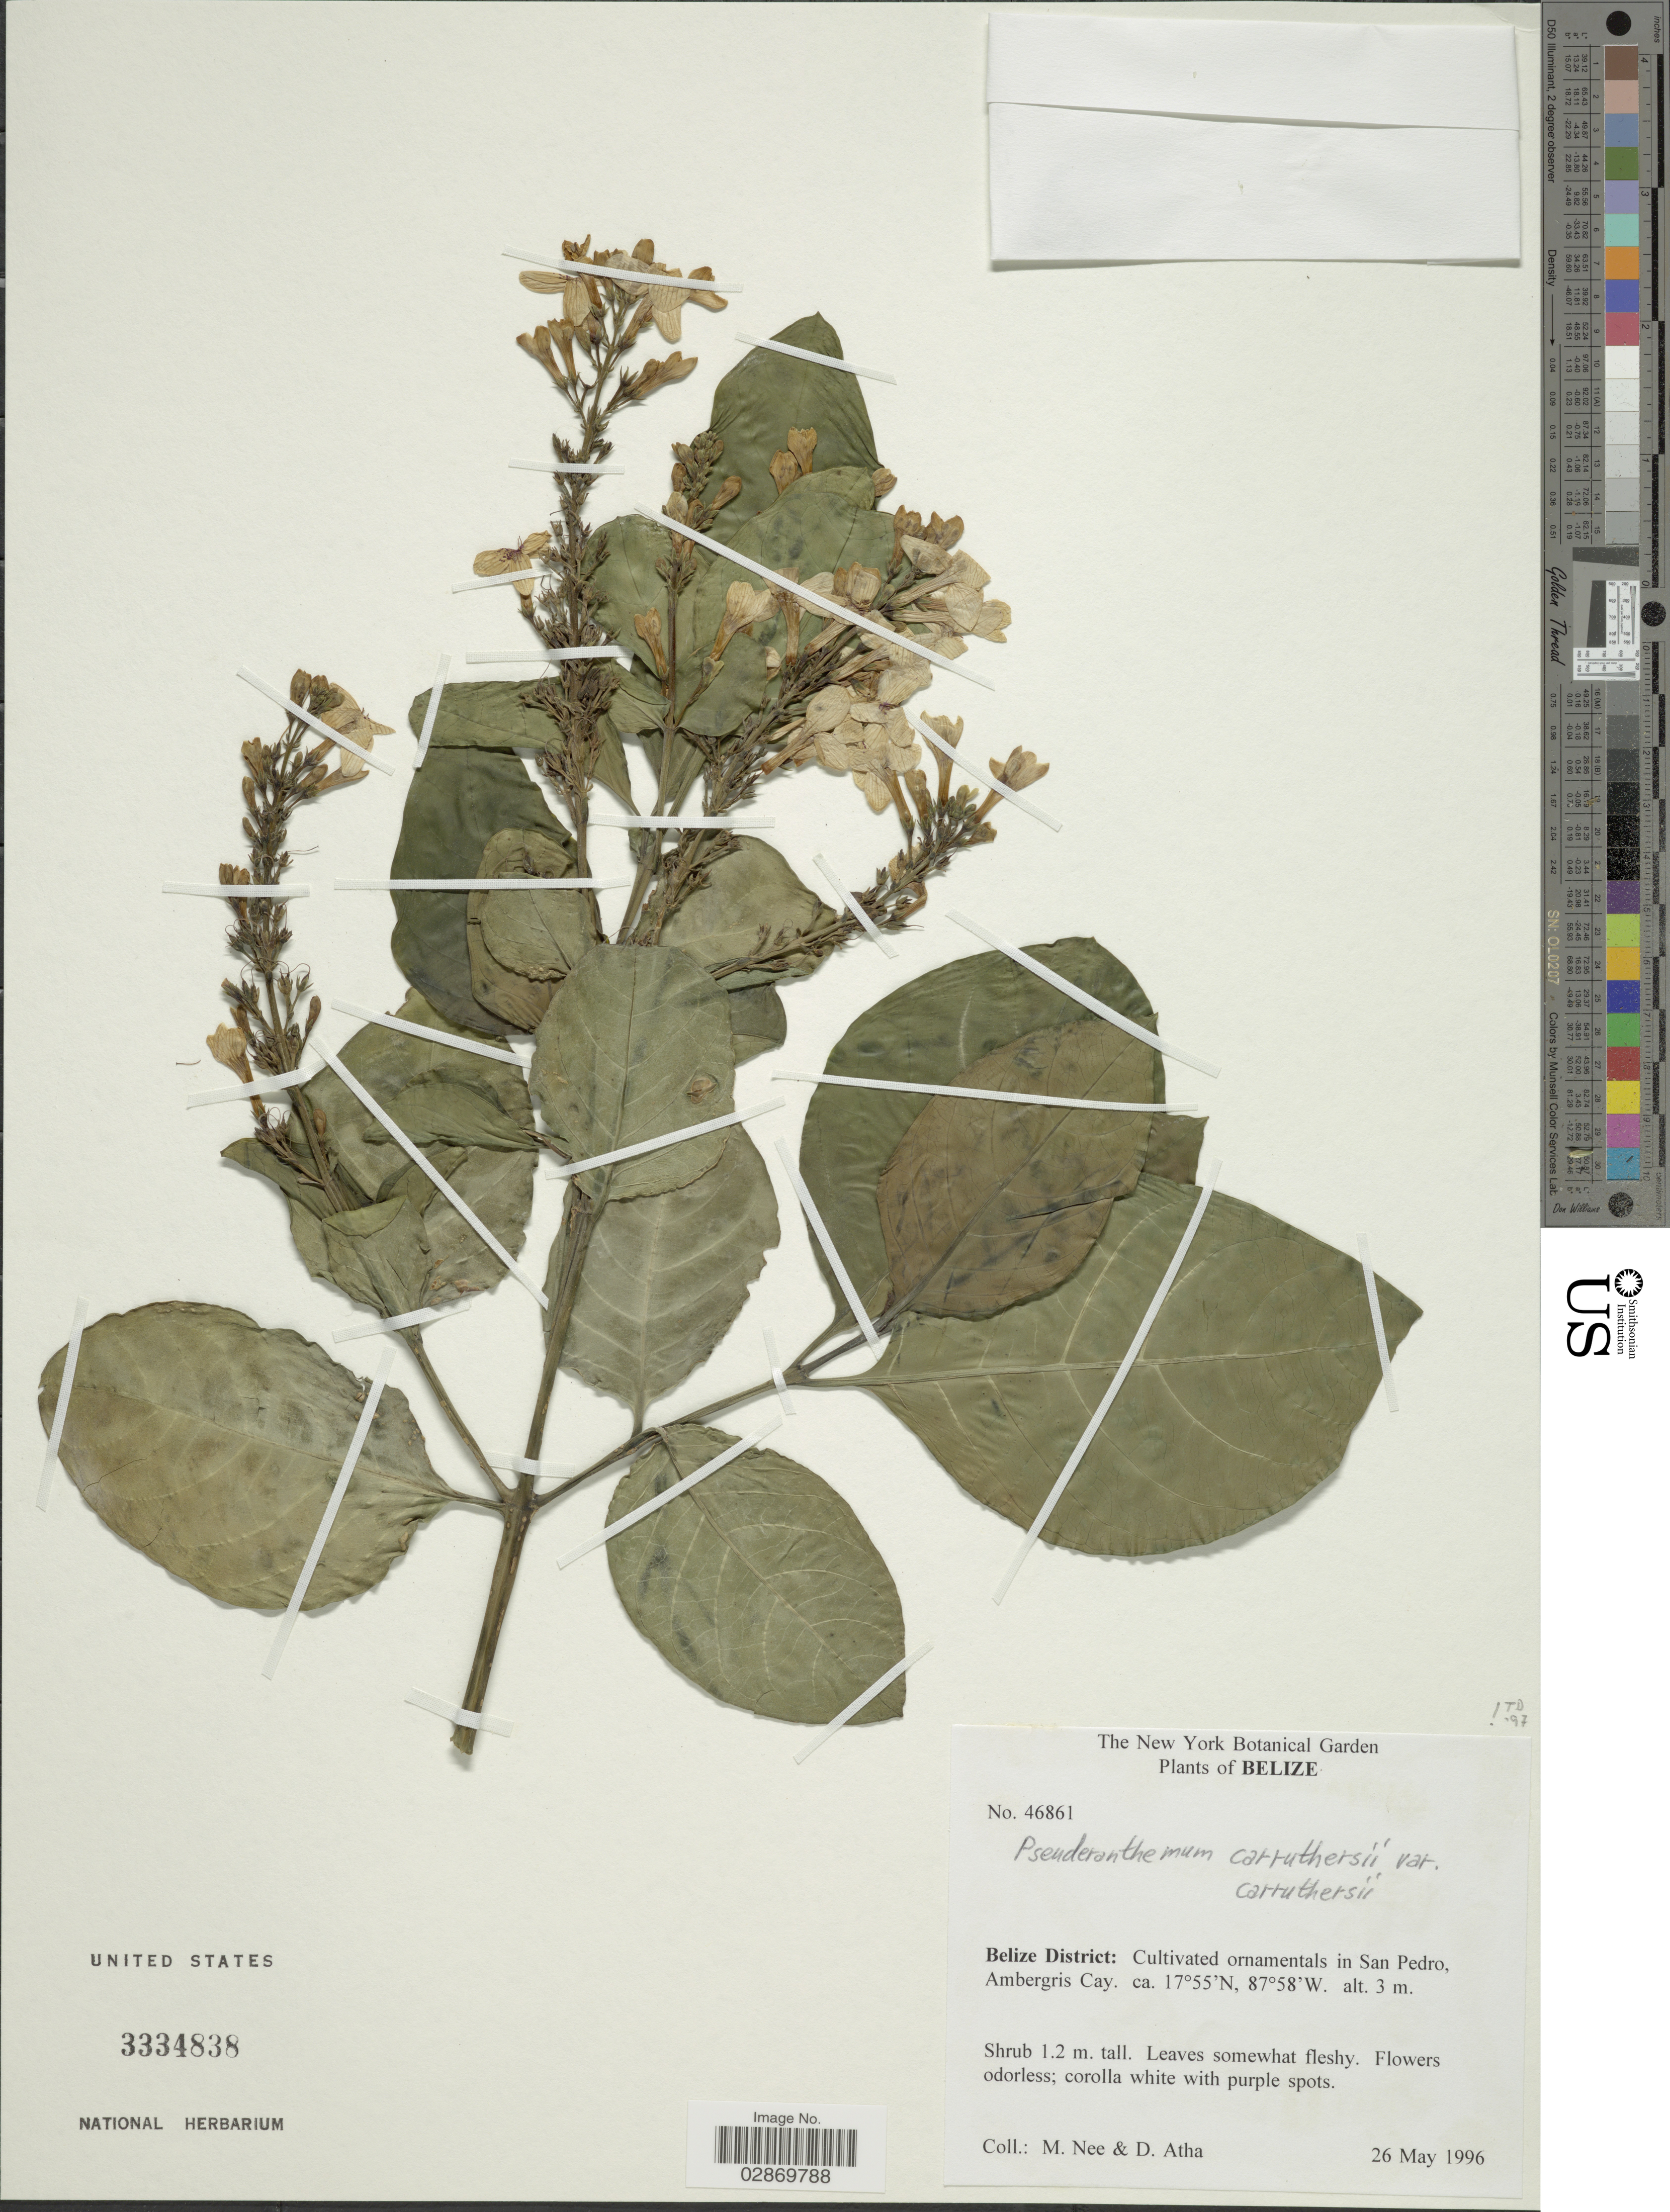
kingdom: Plantae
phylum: Tracheophyta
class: Magnoliopsida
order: Lamiales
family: Acanthaceae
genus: Pseuderanthemum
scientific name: Pseuderanthemum atropurpureum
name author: (W. Bull) L.H. Bailey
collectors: M. Nee & D. Atha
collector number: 46861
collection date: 1996-05-26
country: Belize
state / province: Belize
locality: Belize District,Cultivated ornamentals in San Pedro, Ambergris Cay.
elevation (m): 3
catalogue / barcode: US 3334838